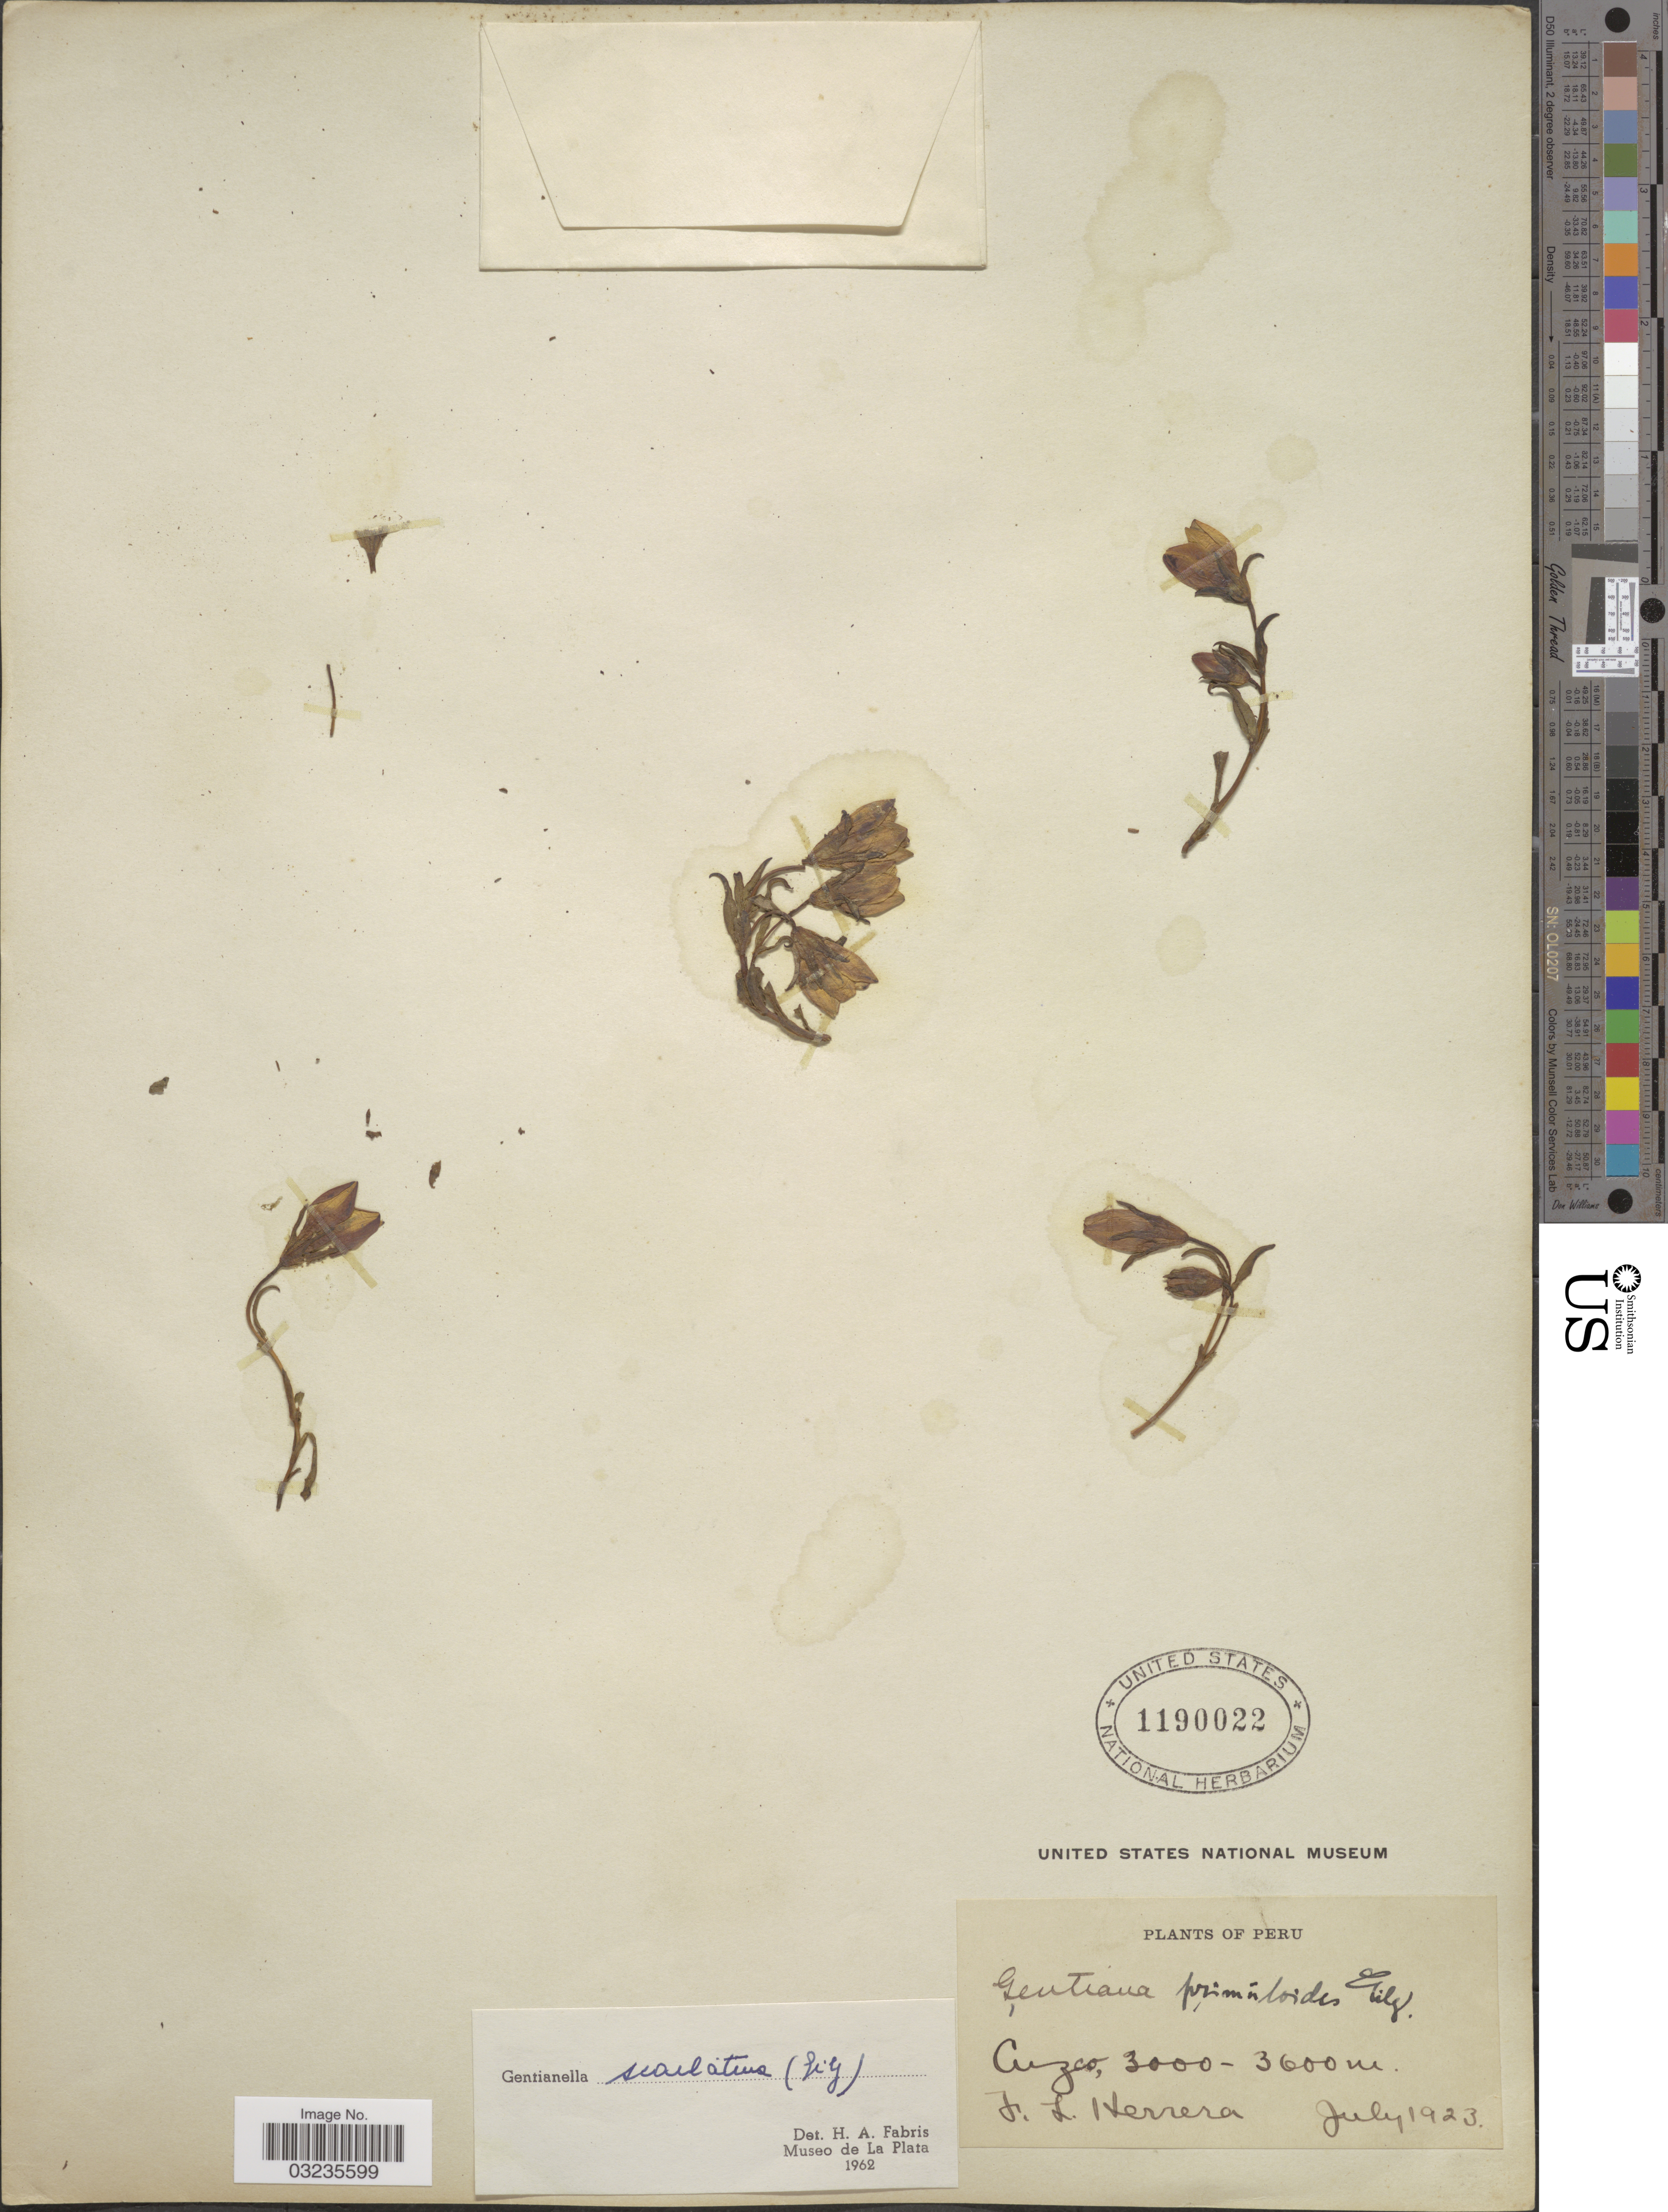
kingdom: Plantae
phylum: Tracheophyta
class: Magnoliopsida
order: Gentianales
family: Gentianaceae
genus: Gentiana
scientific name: Gentiana scarlatina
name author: Gilg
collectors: F. L. Herrera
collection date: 1923-07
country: Peru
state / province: Cusco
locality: Cuzco.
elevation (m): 3000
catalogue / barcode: US 1190022